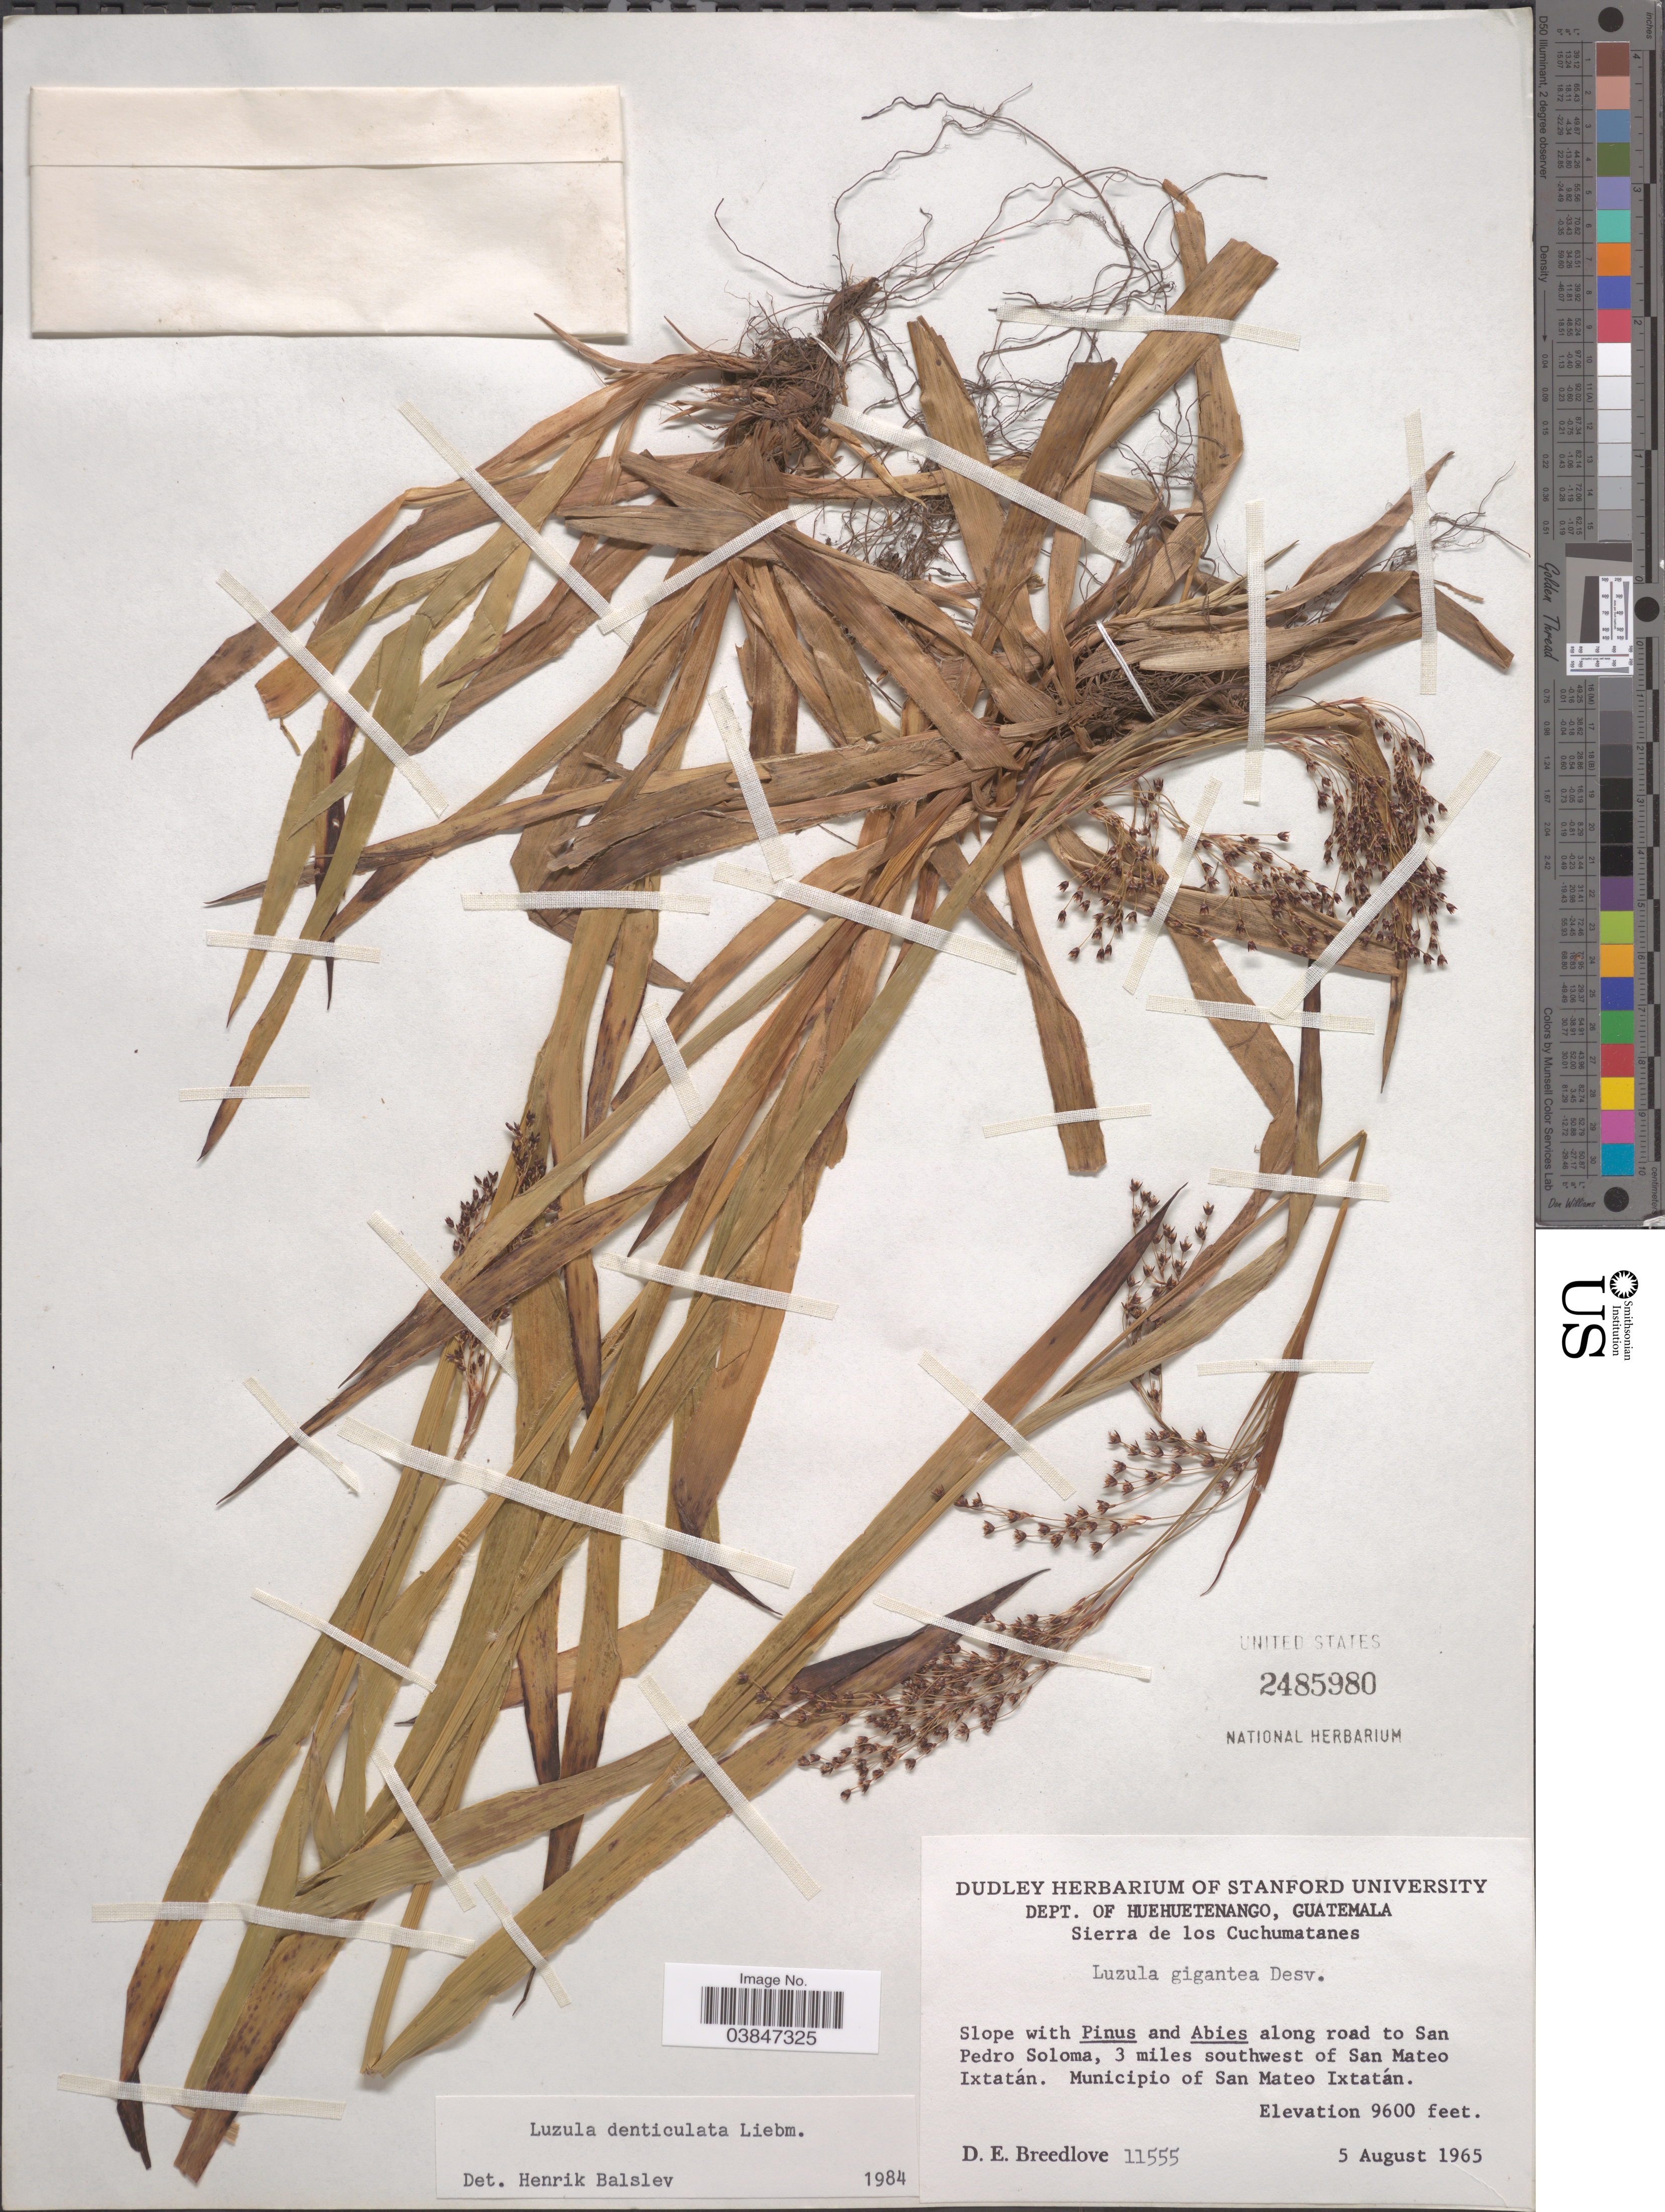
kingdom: Plantae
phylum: Tracheophyta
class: Liliopsida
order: Poales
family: Juncaceae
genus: Luzula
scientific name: Luzula denticulata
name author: Liebm.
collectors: D. E. Breedlove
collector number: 11555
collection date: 1965-08-05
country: Guatemala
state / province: Huehuetenango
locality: Dept. of Huehuetenango. Sierra de los Cuchumatanes. Slope with Pinus and Abies along road to San Pedro Soloma, 3 miles southwest of San Mateo Ixtatán. Municipio of San Mateo Ixtatán.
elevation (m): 2926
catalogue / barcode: US 2485980